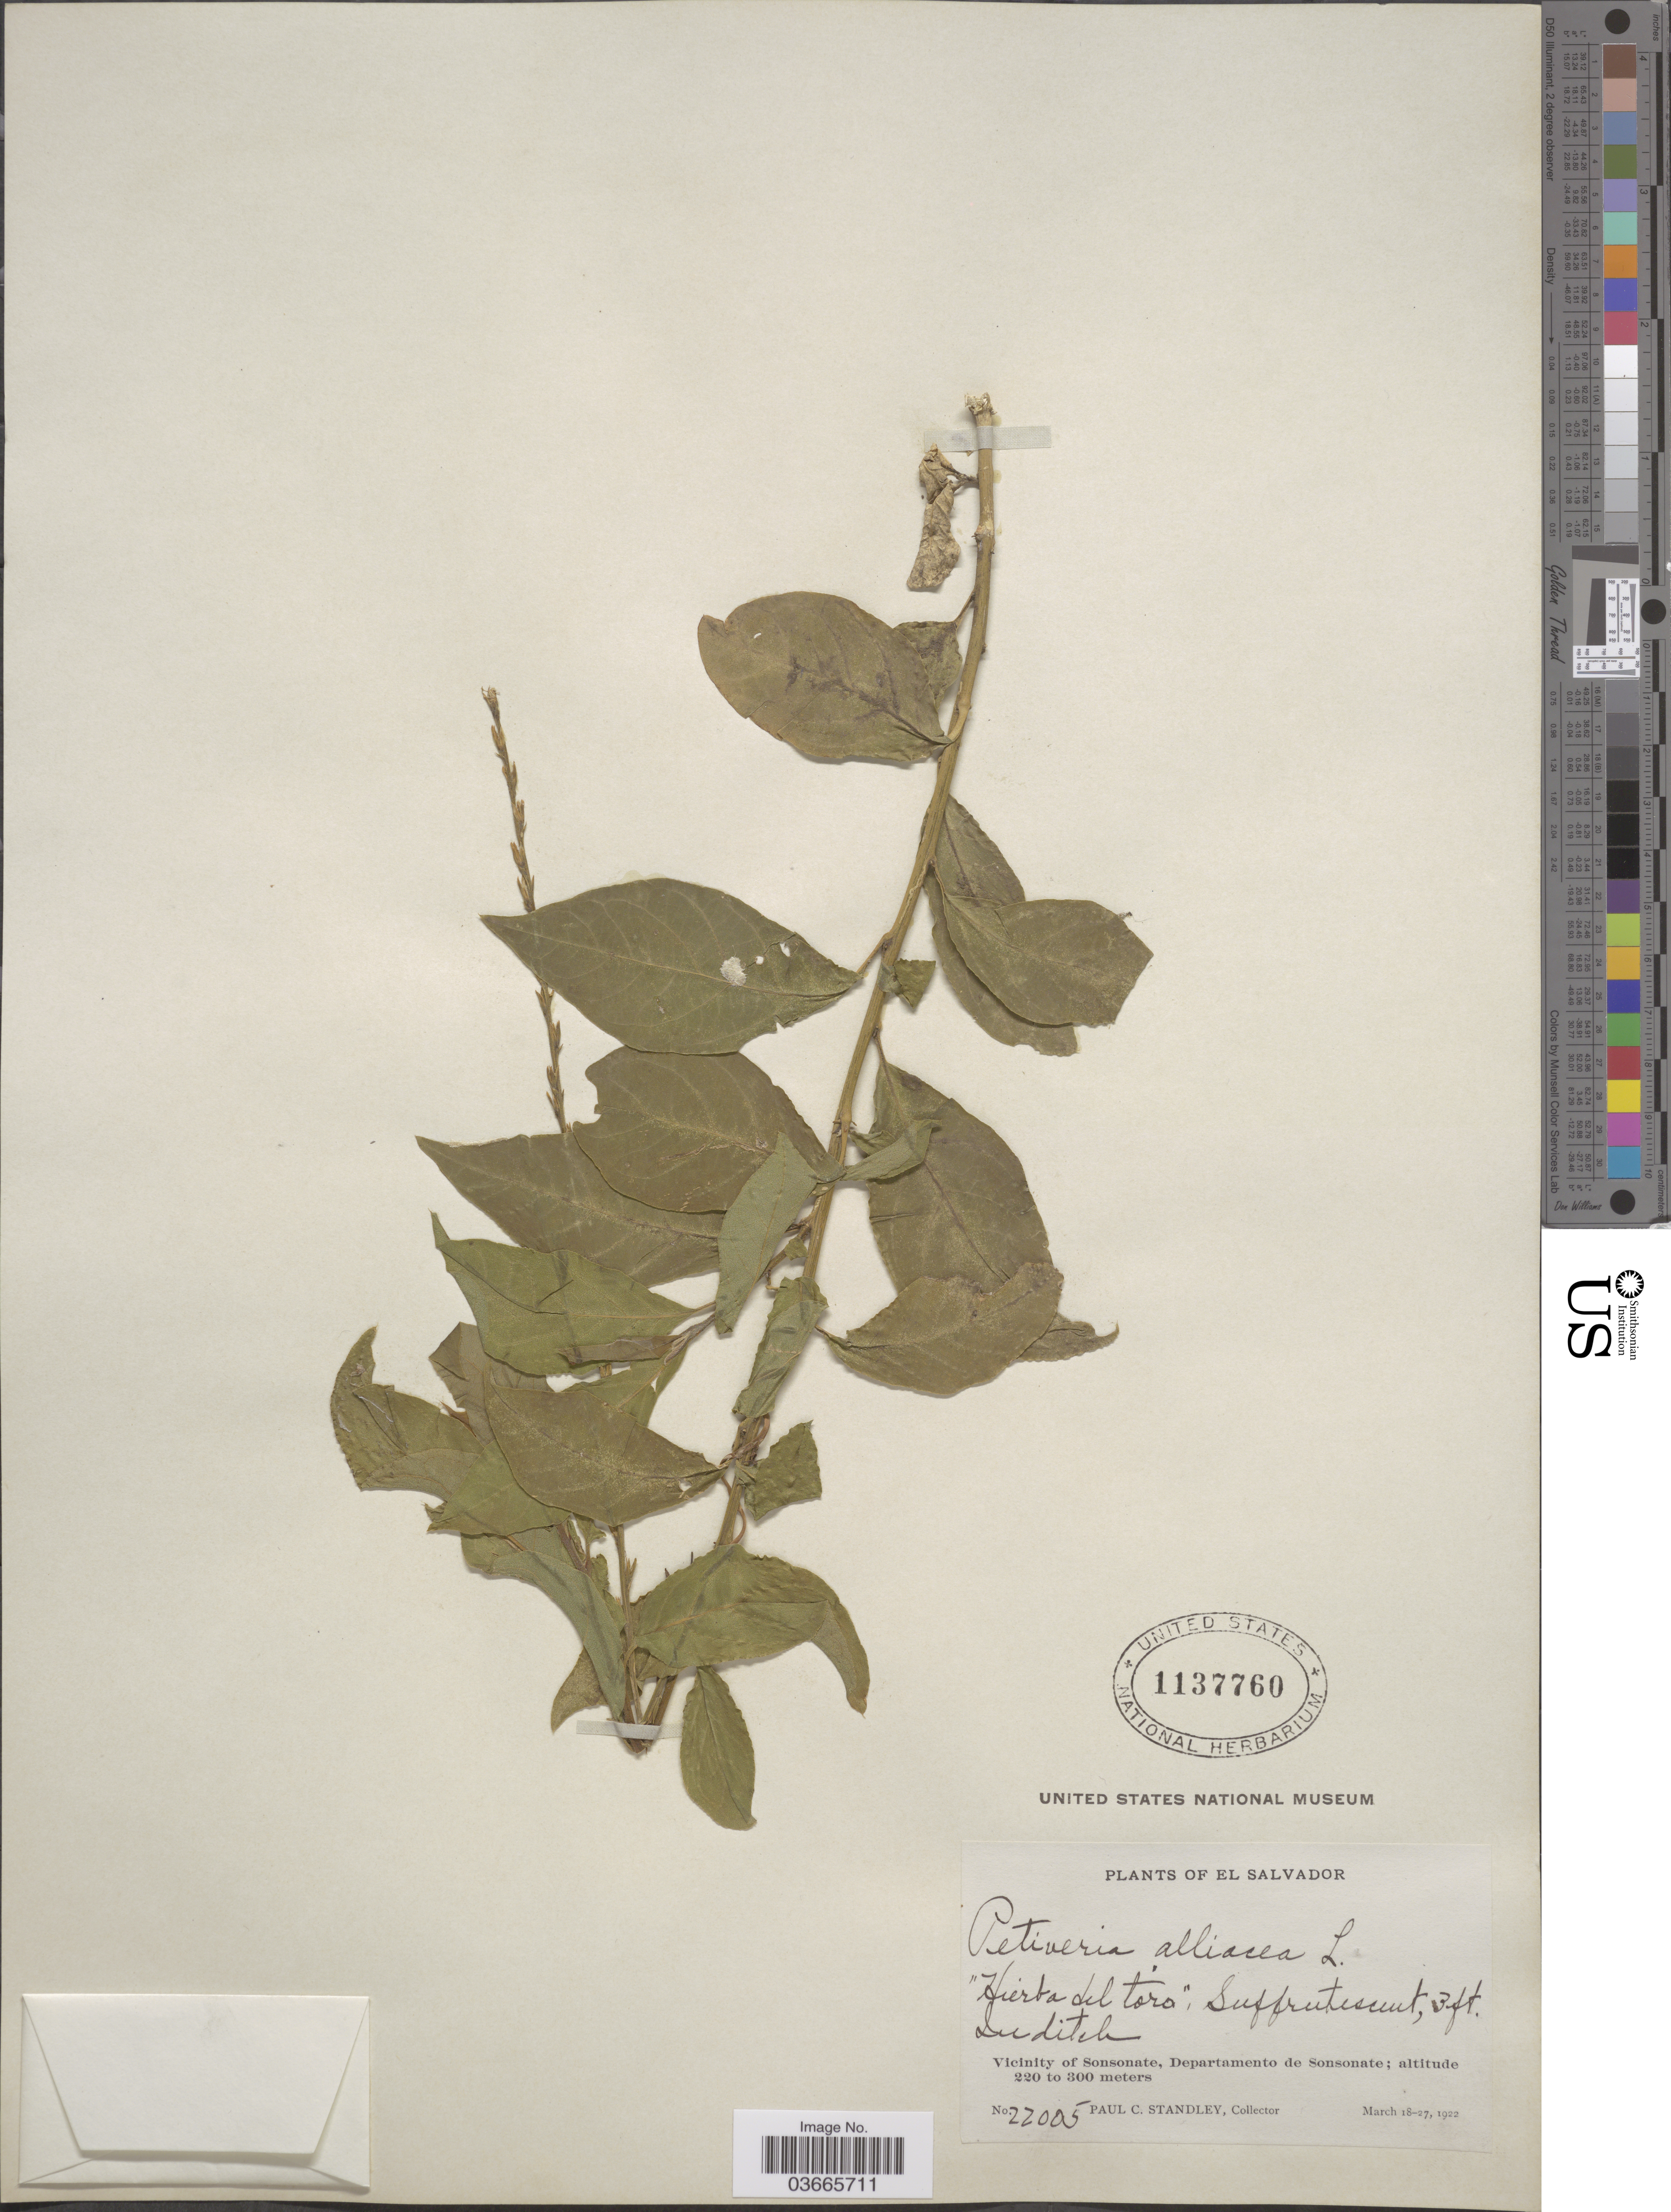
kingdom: Plantae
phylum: Tracheophyta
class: Magnoliopsida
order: Caryophyllales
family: Phytolaccaceae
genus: Petiveria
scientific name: Petiveria alliacea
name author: L.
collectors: P. C. Standley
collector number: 22005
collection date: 1922-03-18/1922-03-27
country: El Salvador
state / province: Sonsonate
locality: Vicinity of Sonsonate, Departamento de Sonsonate.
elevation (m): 220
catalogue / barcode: US 1137760